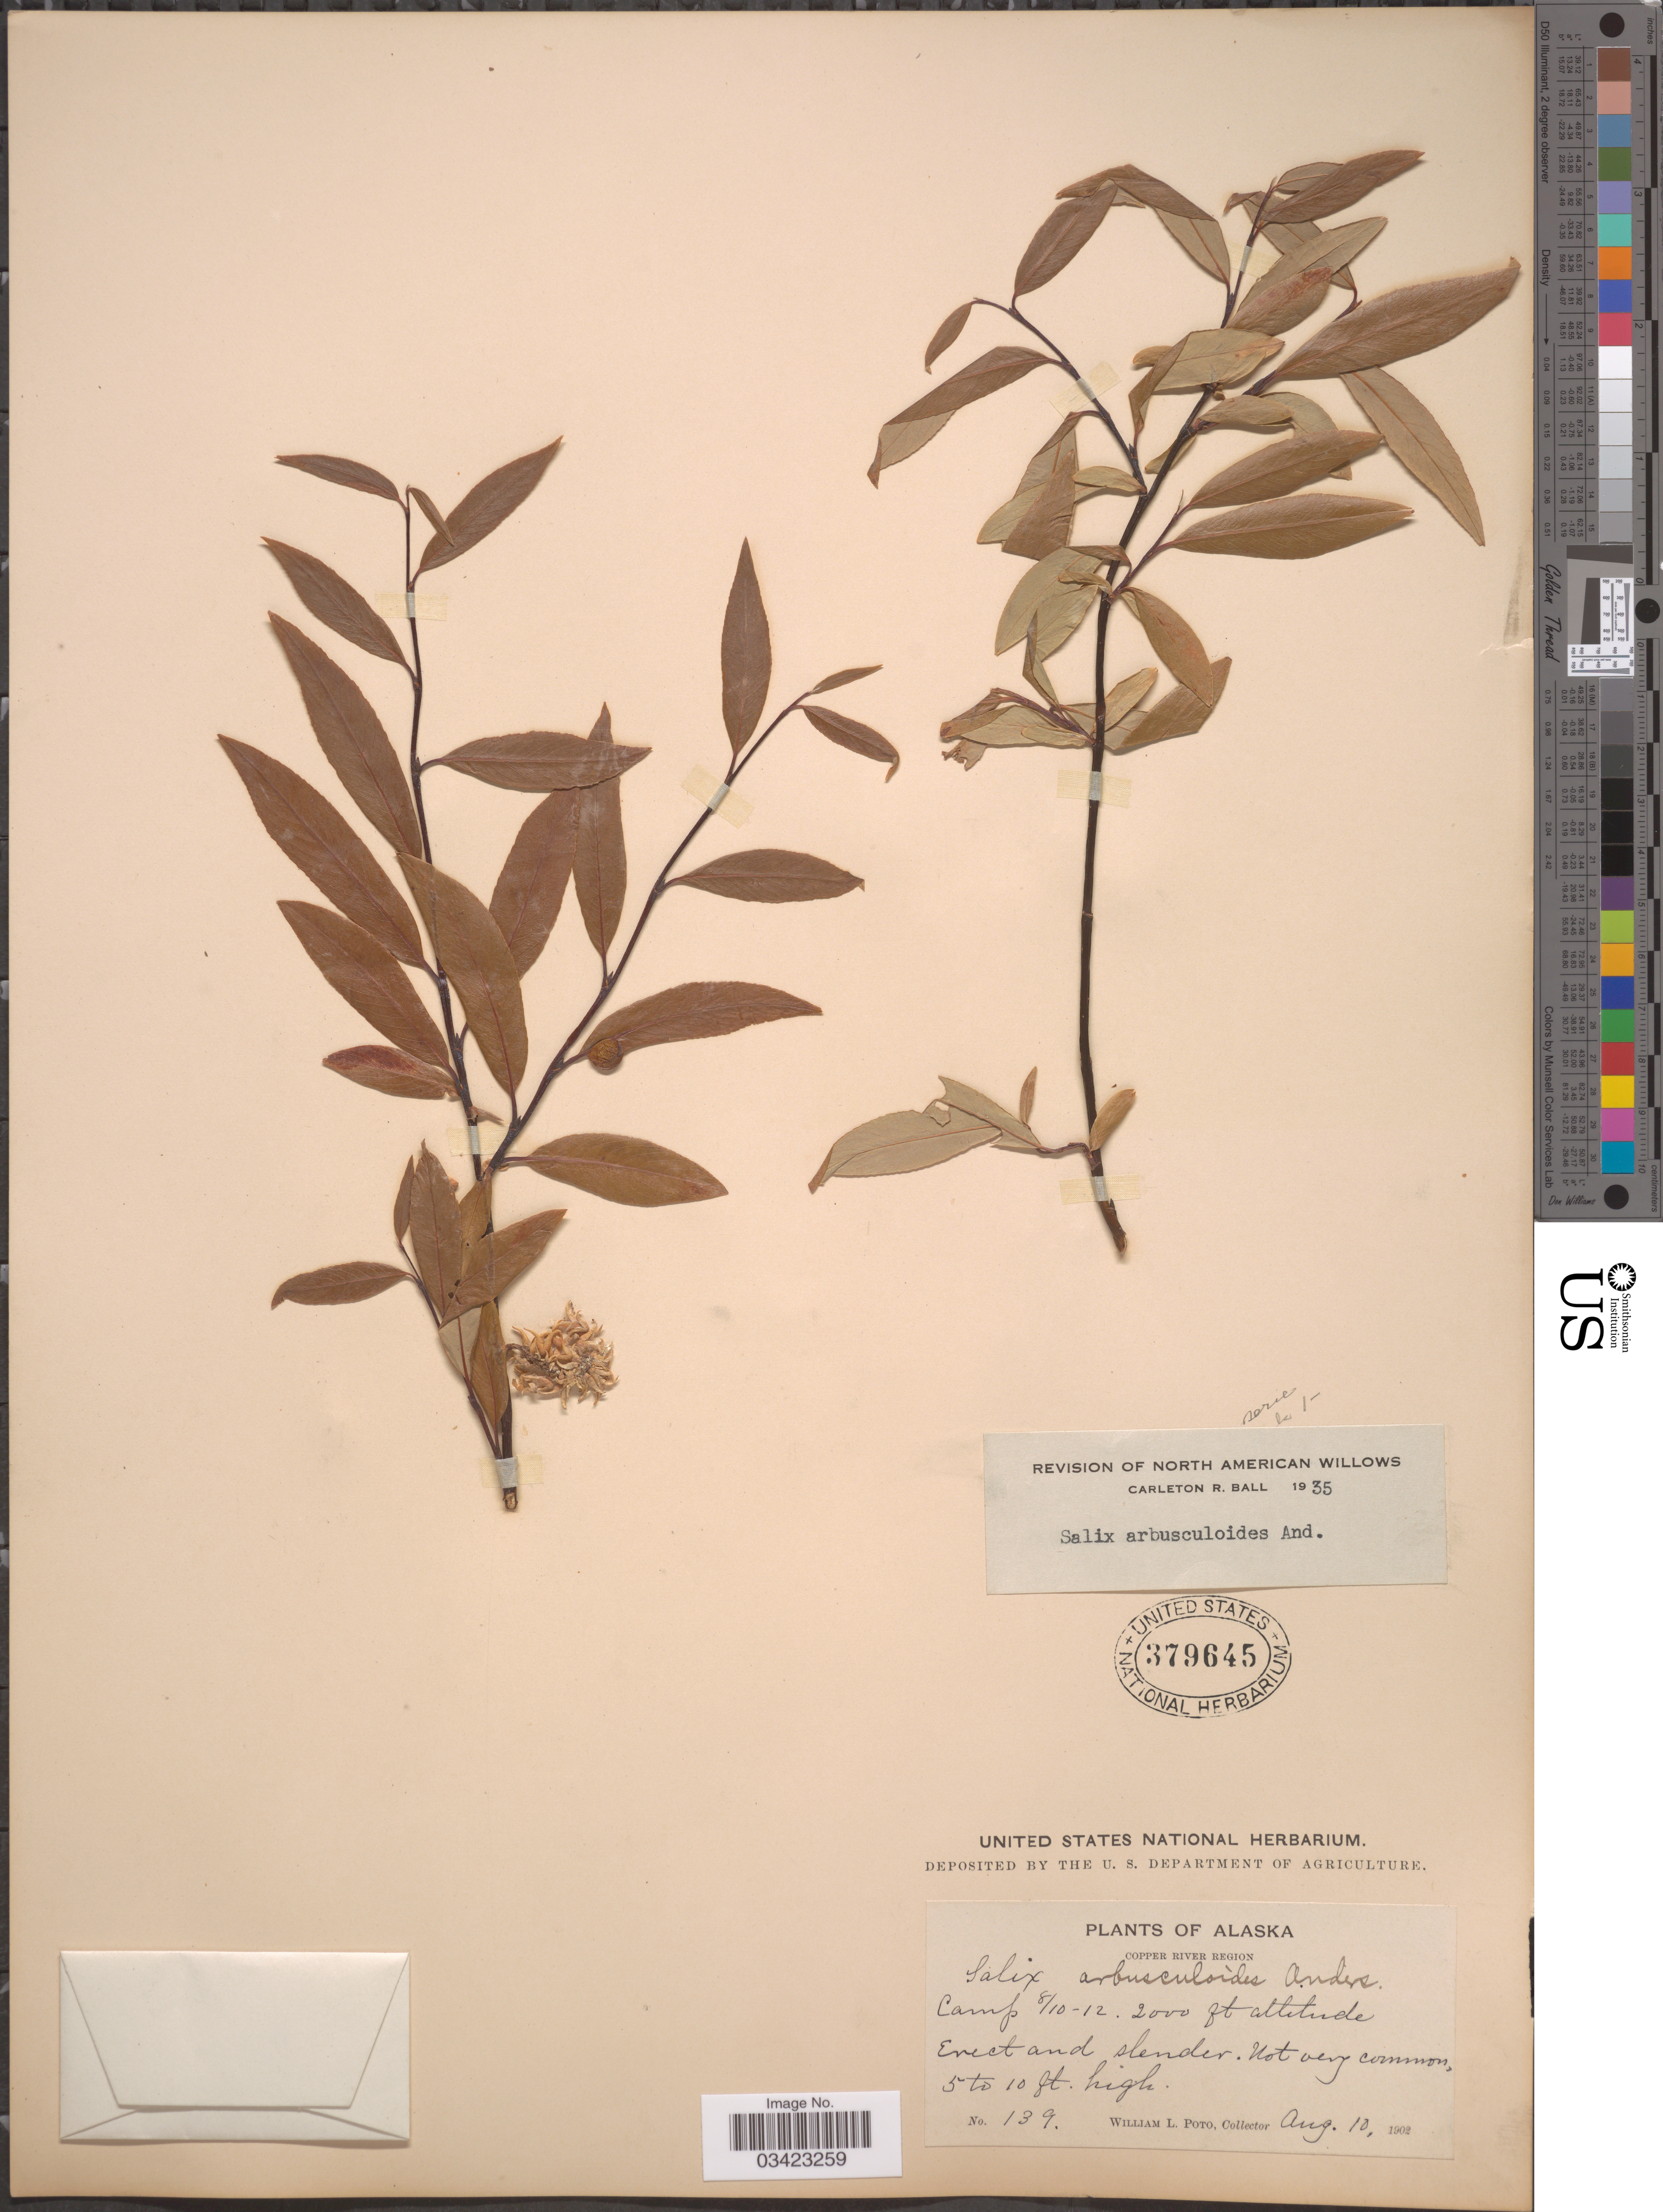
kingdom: Plantae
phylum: Tracheophyta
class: Magnoliopsida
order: Malpighiales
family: Salicaceae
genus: Salix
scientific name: Salix arbusculoides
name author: Andersson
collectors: W. Poto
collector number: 139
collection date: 1902-08-10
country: United States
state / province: Alaska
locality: Copper River Region. Camp 8/10-12 [unsure placement]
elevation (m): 610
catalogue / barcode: US 379645